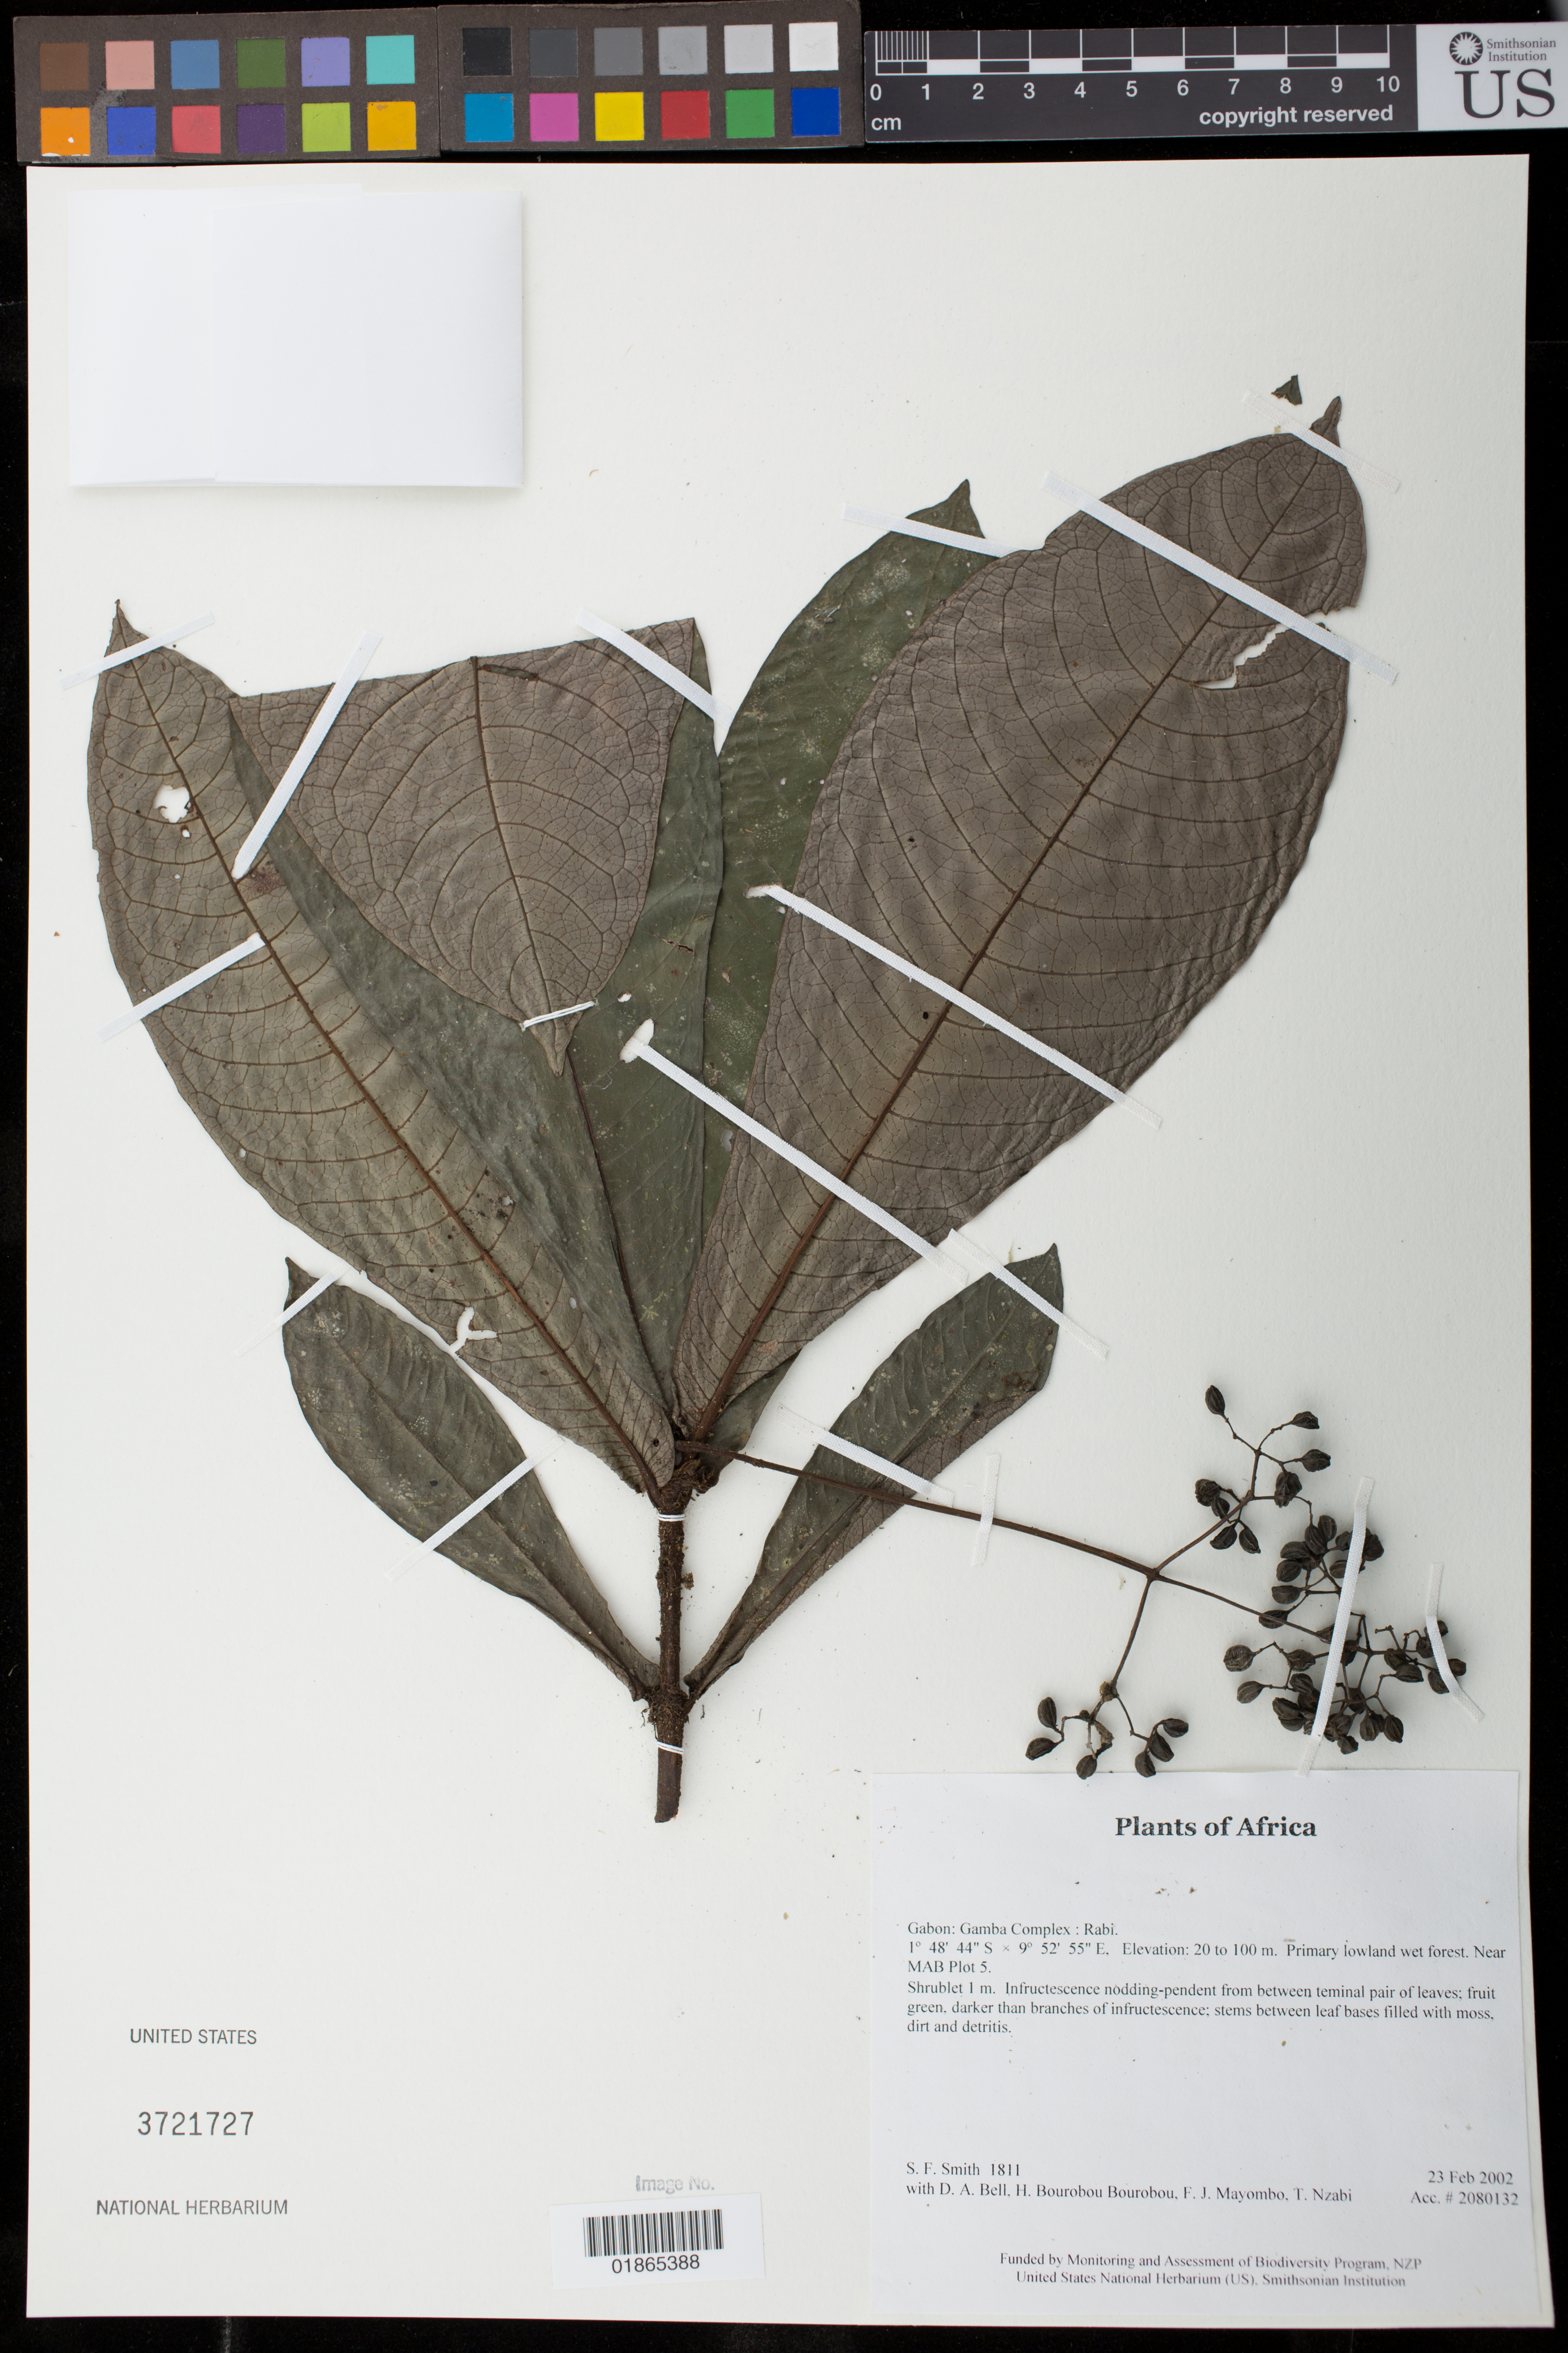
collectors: S.F. Smith, D. A. Bell, H. Bourobou Bourobou & F. J. Mayombo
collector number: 1811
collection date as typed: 23 Feb 2002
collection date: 2002-02-23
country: Gabon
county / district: Gamba Complex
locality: Rabi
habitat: Primary lowland wet forest. Near MAB Plot 5.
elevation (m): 20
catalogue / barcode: US 3721727